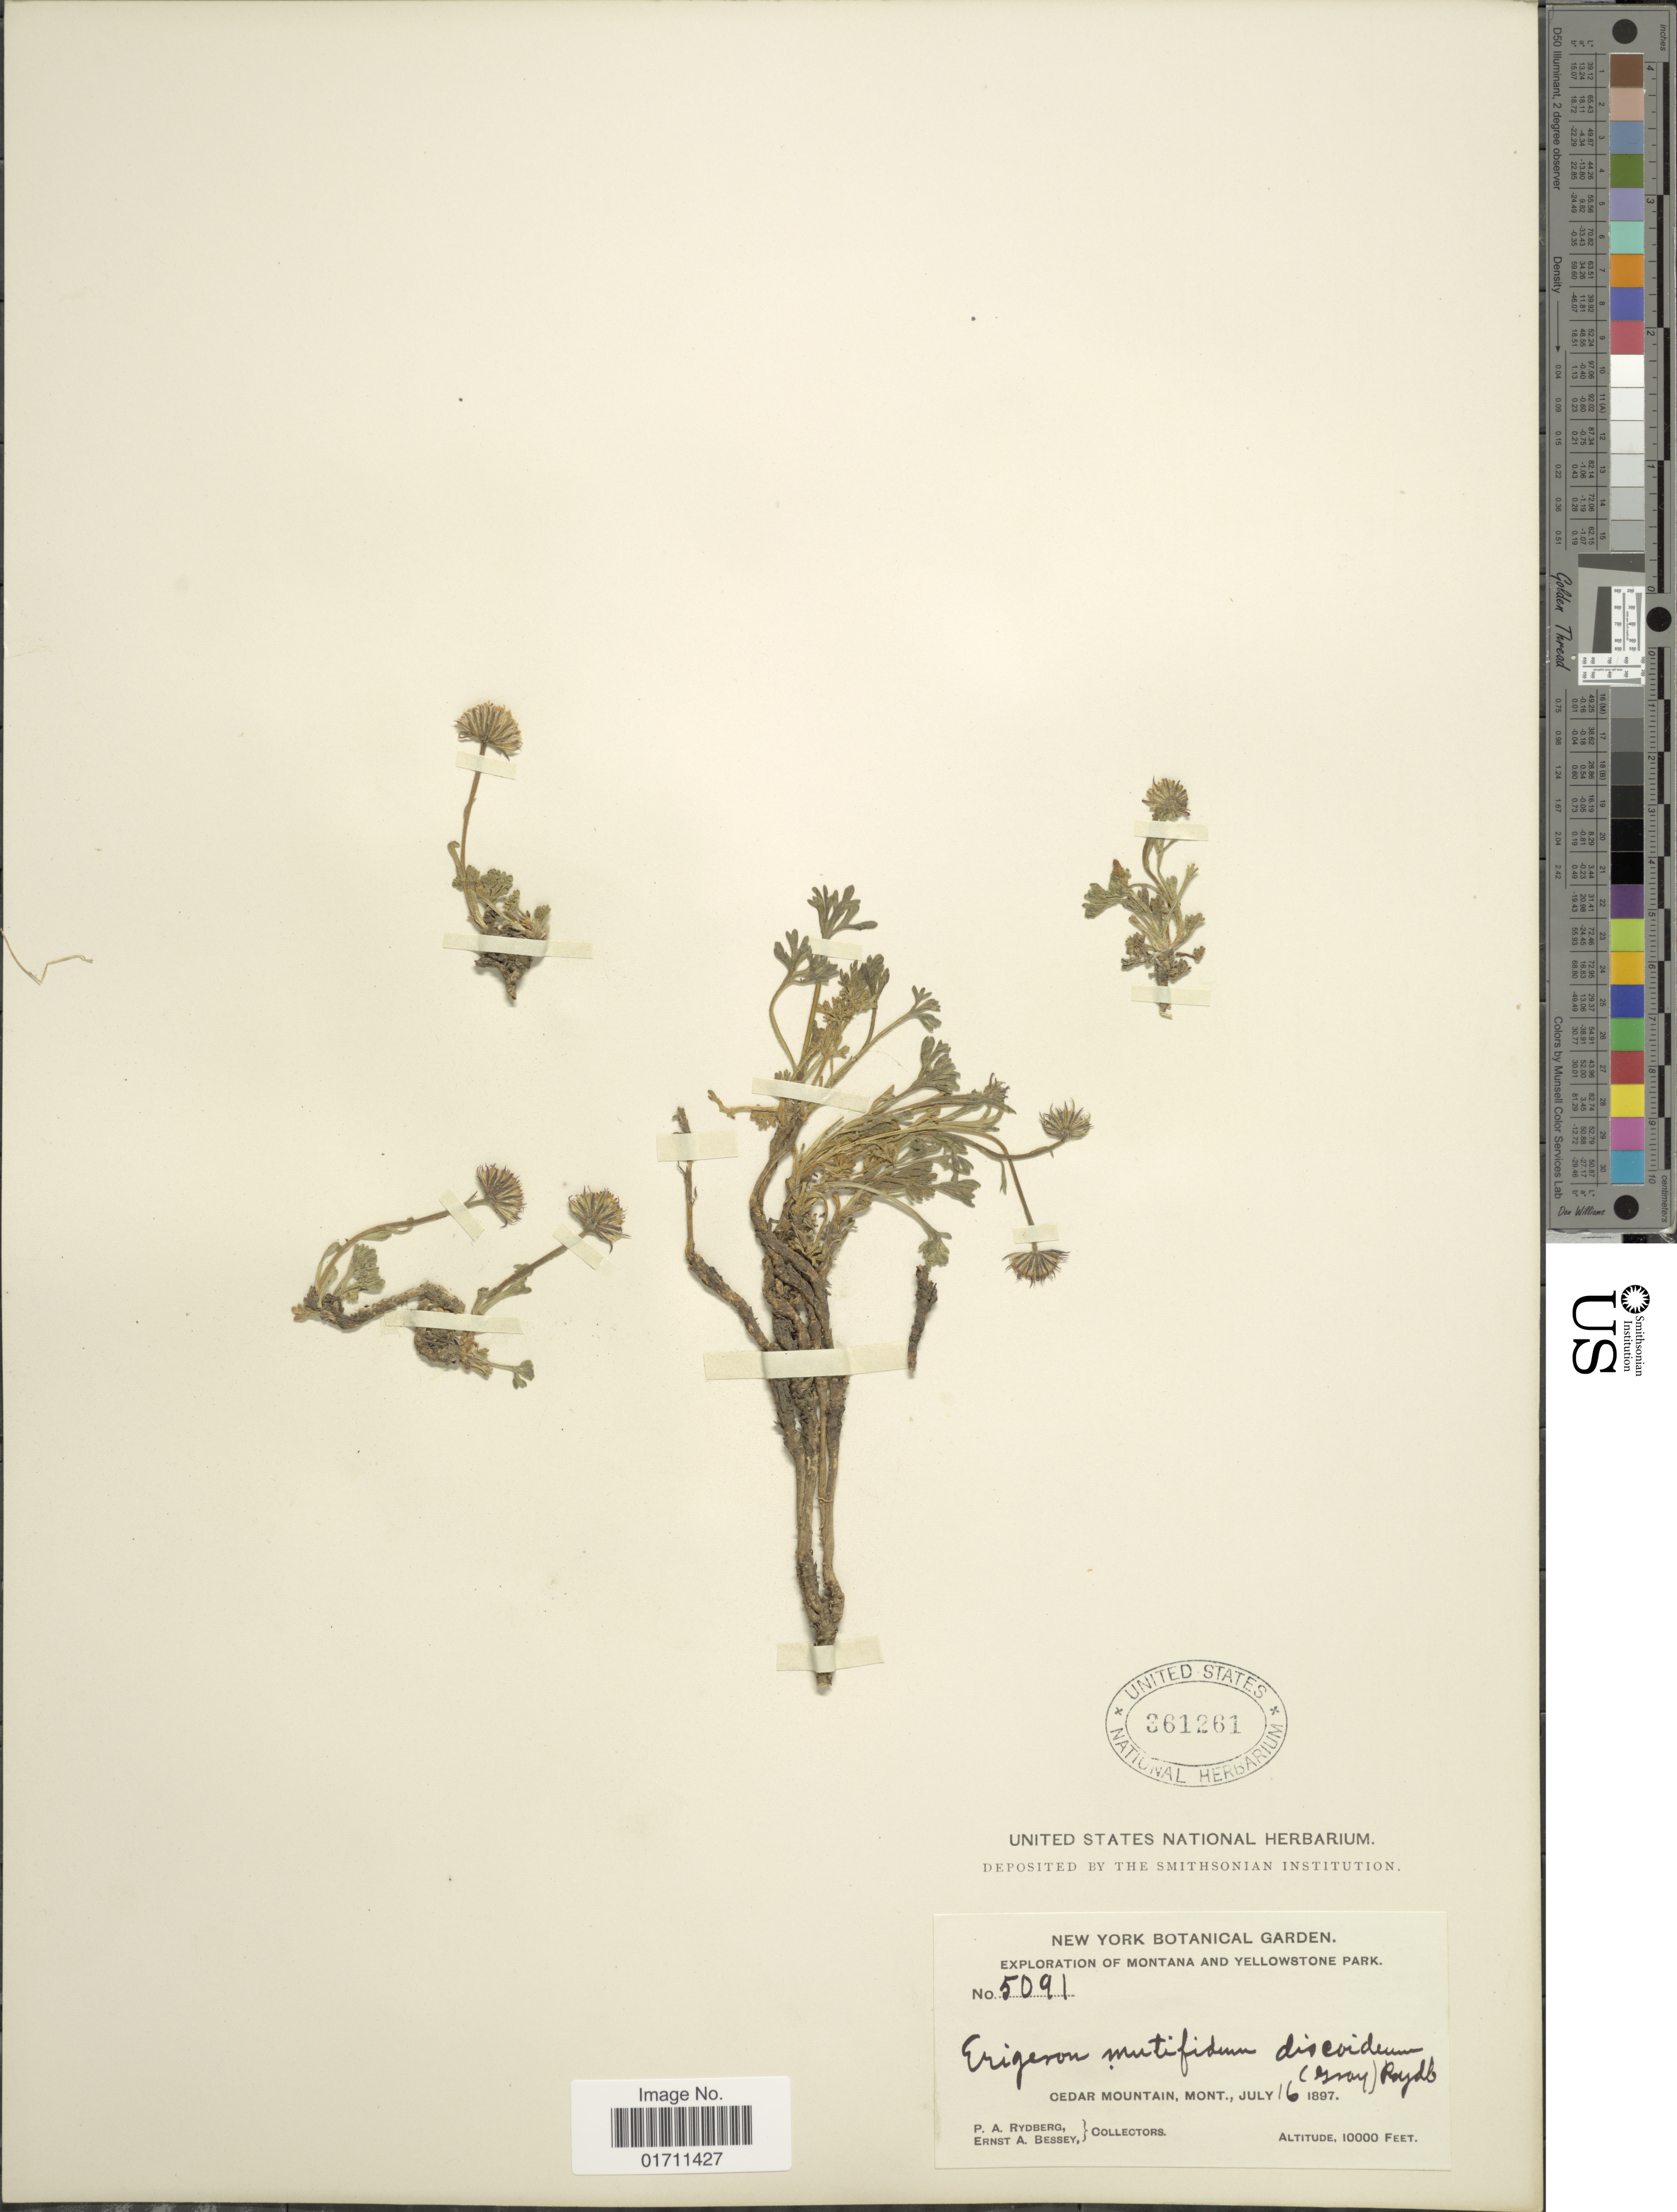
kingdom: Plantae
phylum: Tracheophyta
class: Magnoliopsida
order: Asterales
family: Asteraceae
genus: Erigeron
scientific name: Erigeron compositus subsp. discoideus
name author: (A. Gray) Piper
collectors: P. A. Rydberg & E. A. Bessey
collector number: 5091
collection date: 1897-07-16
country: United States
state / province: Montana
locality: Montana and Yellowstone Park, cedar Mountain, Mont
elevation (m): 3048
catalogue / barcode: US 361261